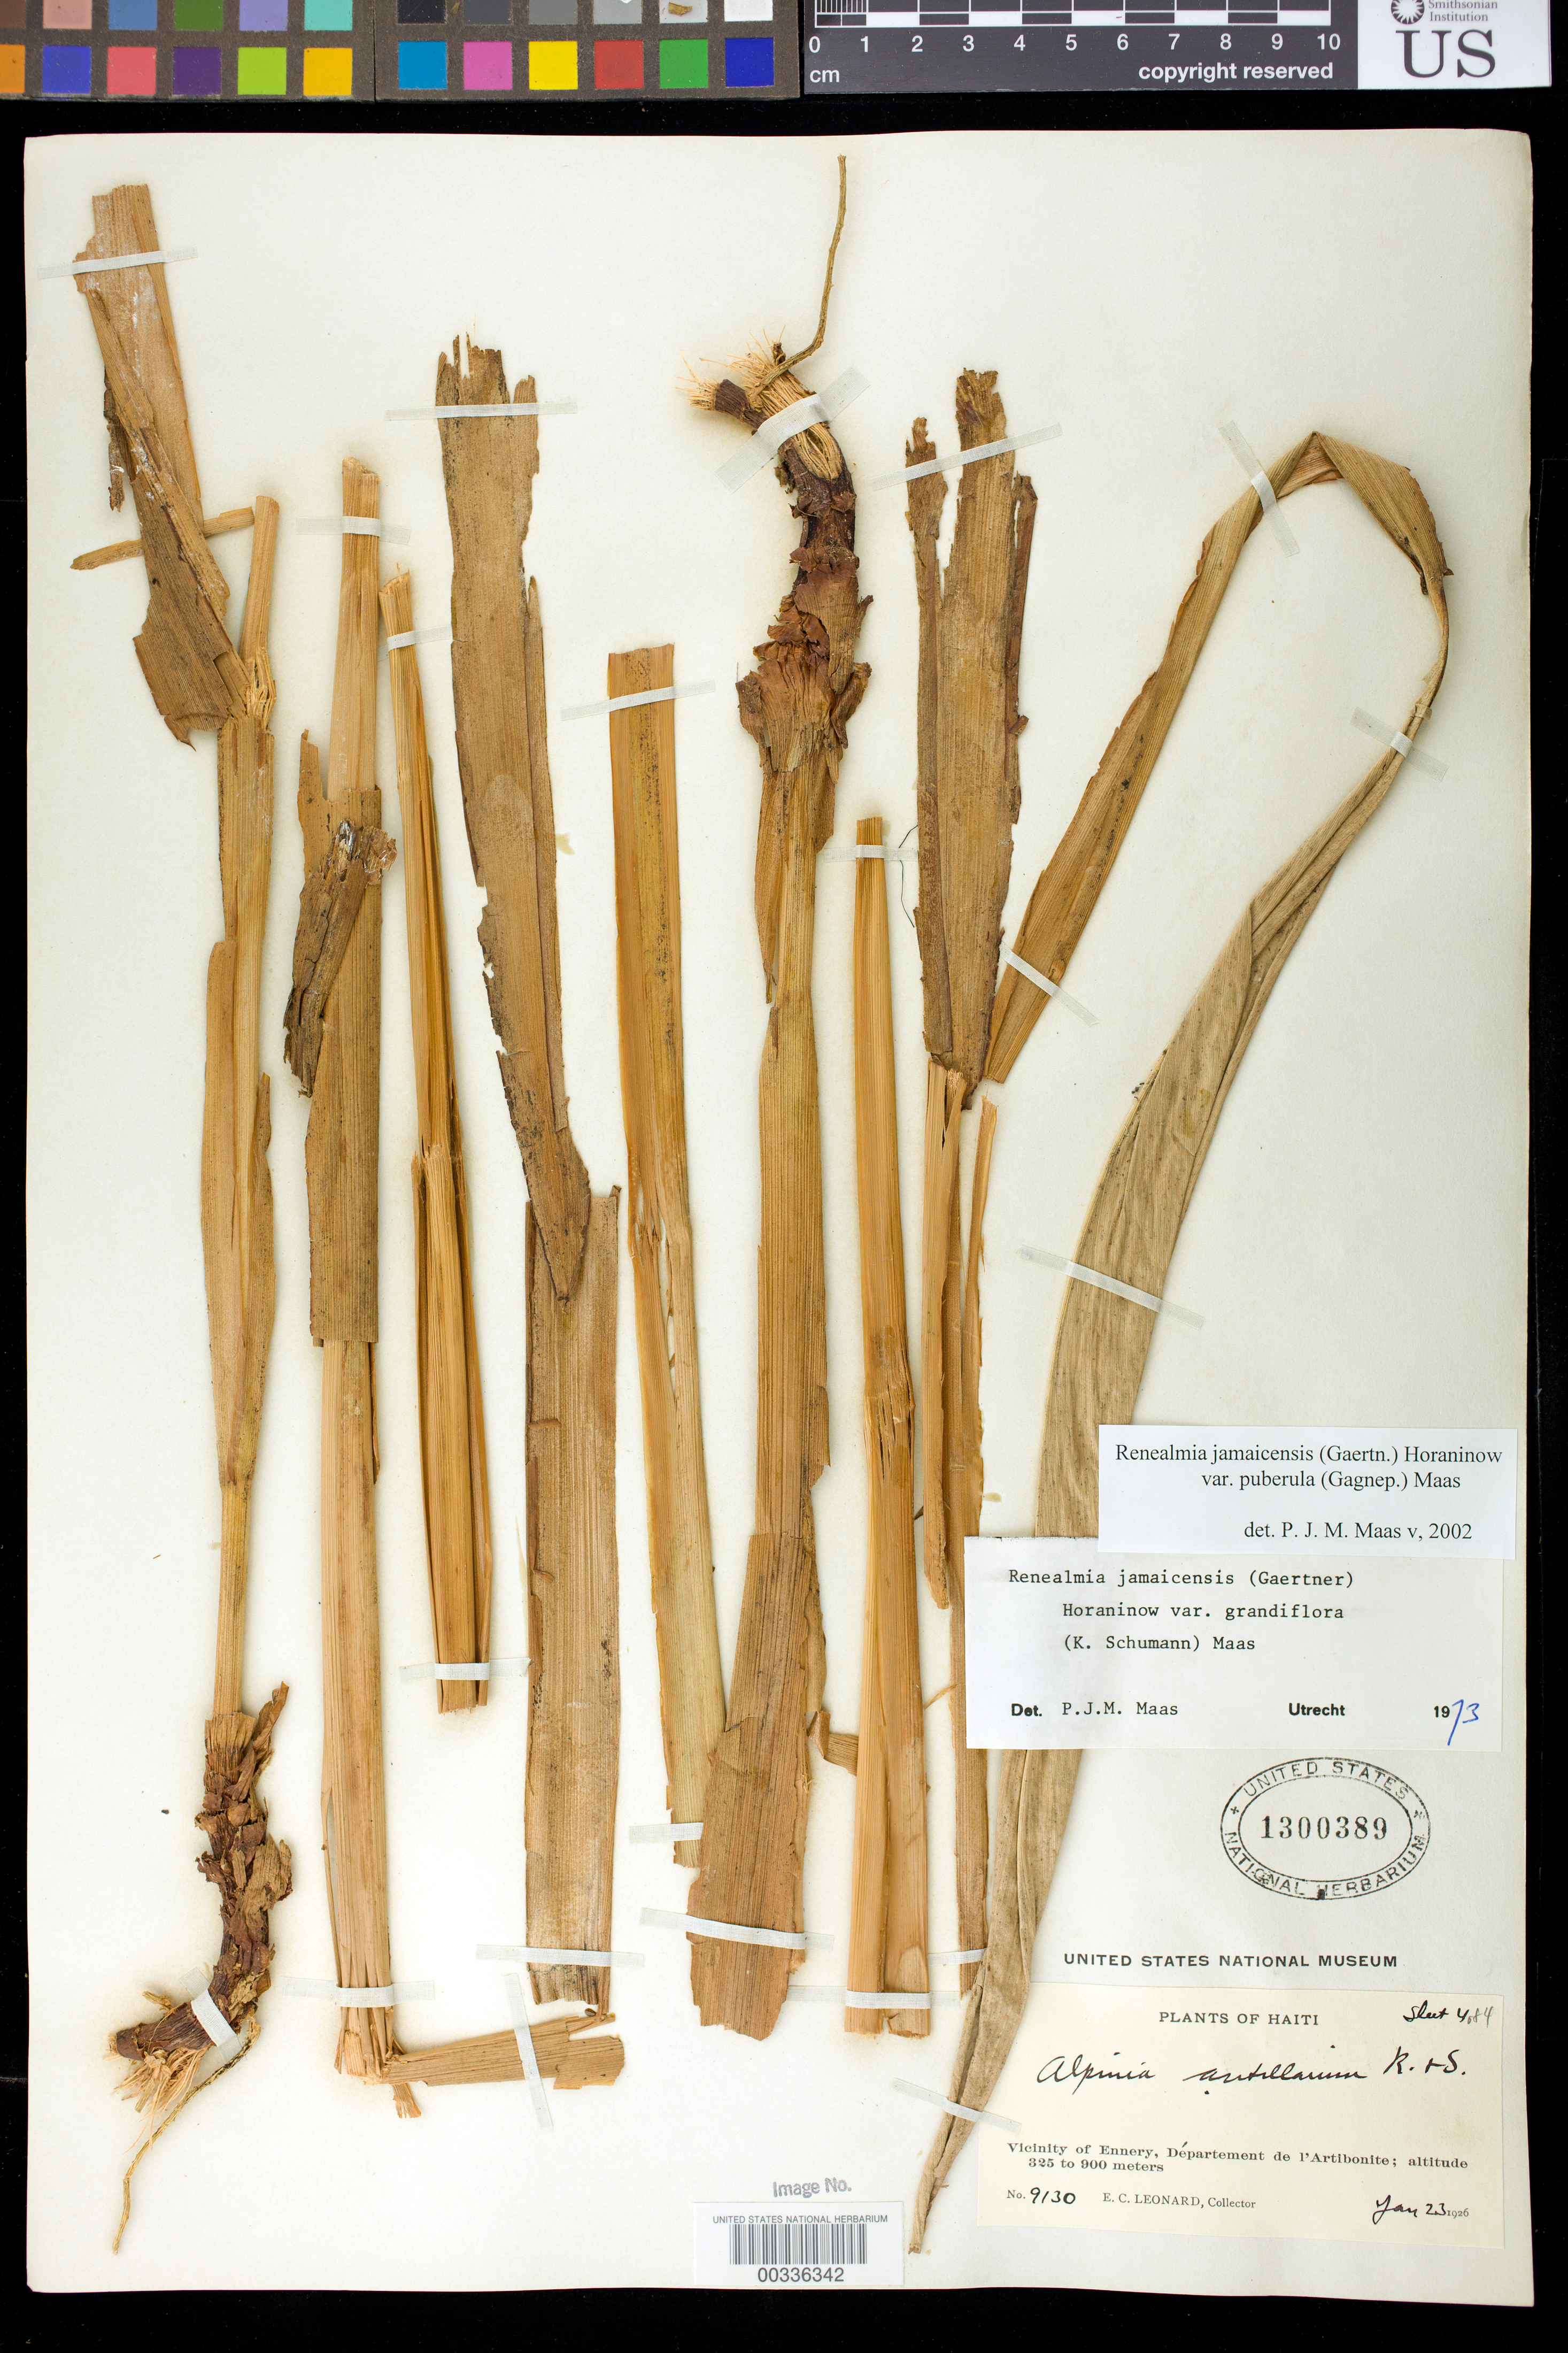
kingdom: Plantae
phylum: Tracheophyta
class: Liliopsida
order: Zingiberales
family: Zingiberaceae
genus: Renealmia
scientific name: Renealmia jamaicensis var. puberula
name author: (Gagnep.) Maas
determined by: Maas, Paul J. M.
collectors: E. C. Leonard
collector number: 9130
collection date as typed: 23 Jan 1926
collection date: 1926-01-23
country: Haiti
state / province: Artibonite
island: Hispaniola Island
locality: Puilboreau pass, vicinity of ennery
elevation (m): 325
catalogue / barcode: US 1300389